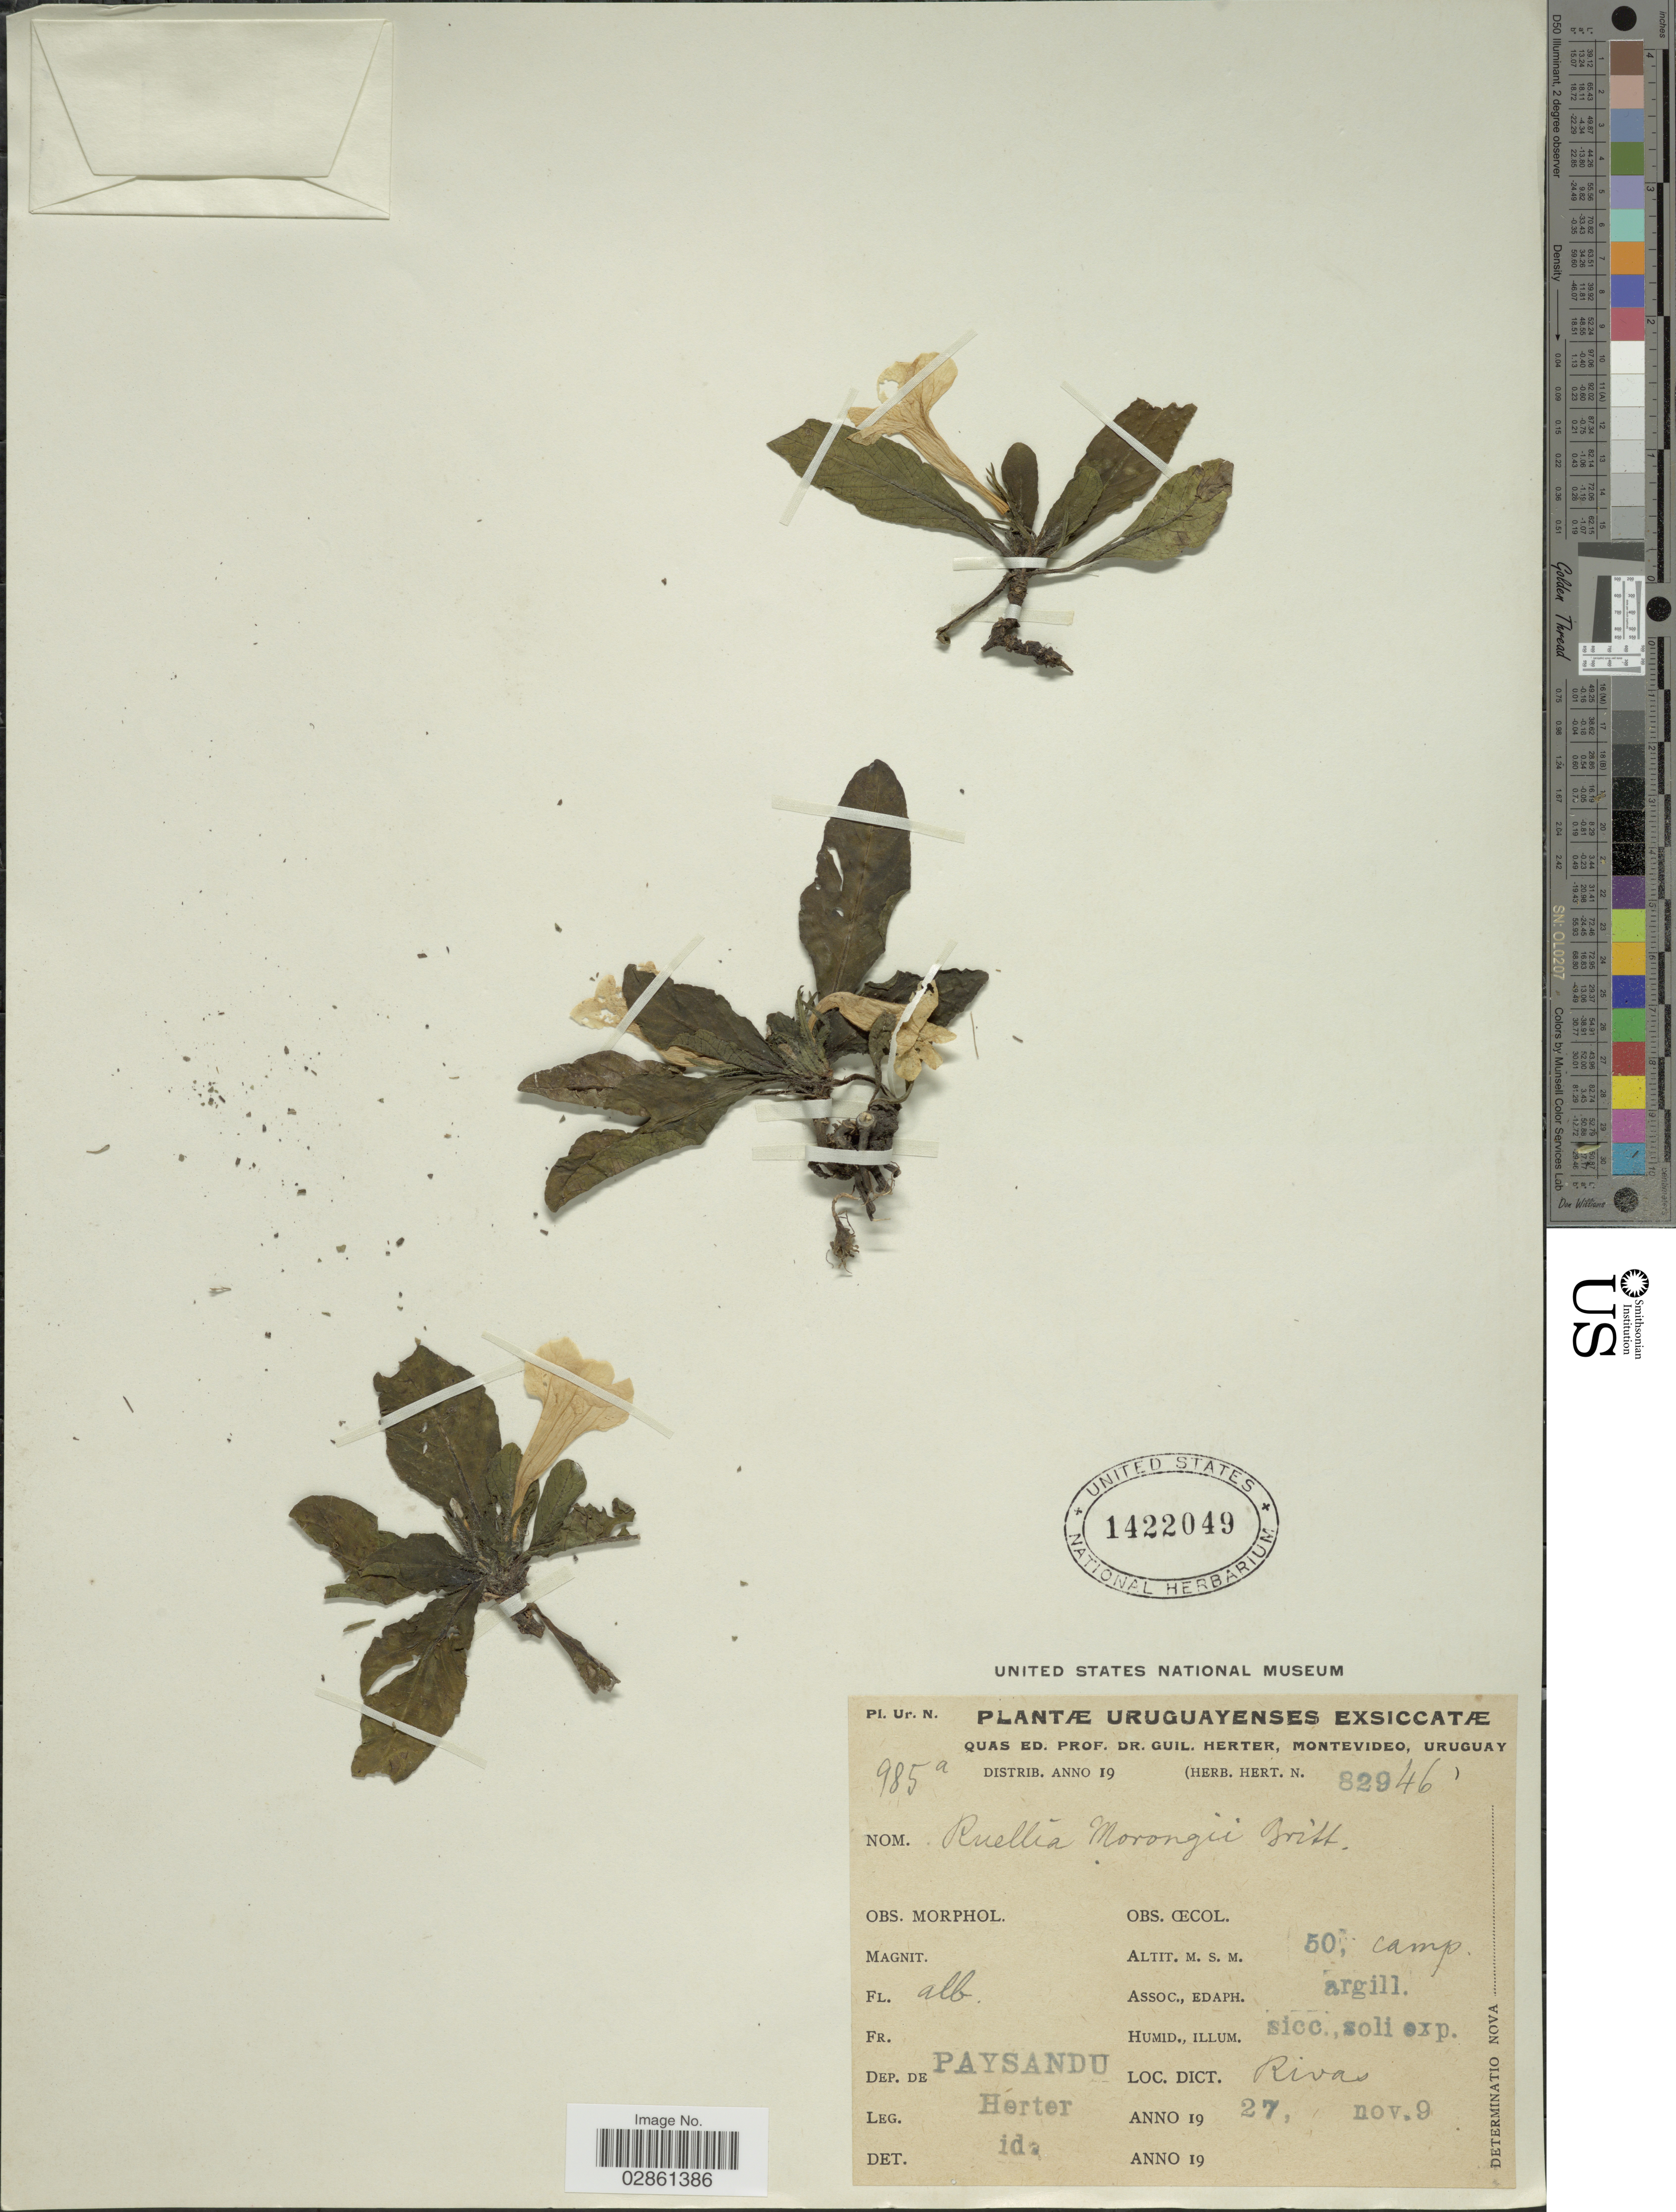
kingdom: Plantae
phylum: Tracheophyta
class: Magnoliopsida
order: Lamiales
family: Acanthaceae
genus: Ruellia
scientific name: Ruellia morongii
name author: Britton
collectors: G. Herter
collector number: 985a/82946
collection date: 1927-11-09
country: Uruguay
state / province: Paysandu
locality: Dep. de Paysandu. Riva.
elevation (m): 50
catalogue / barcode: US 1422049